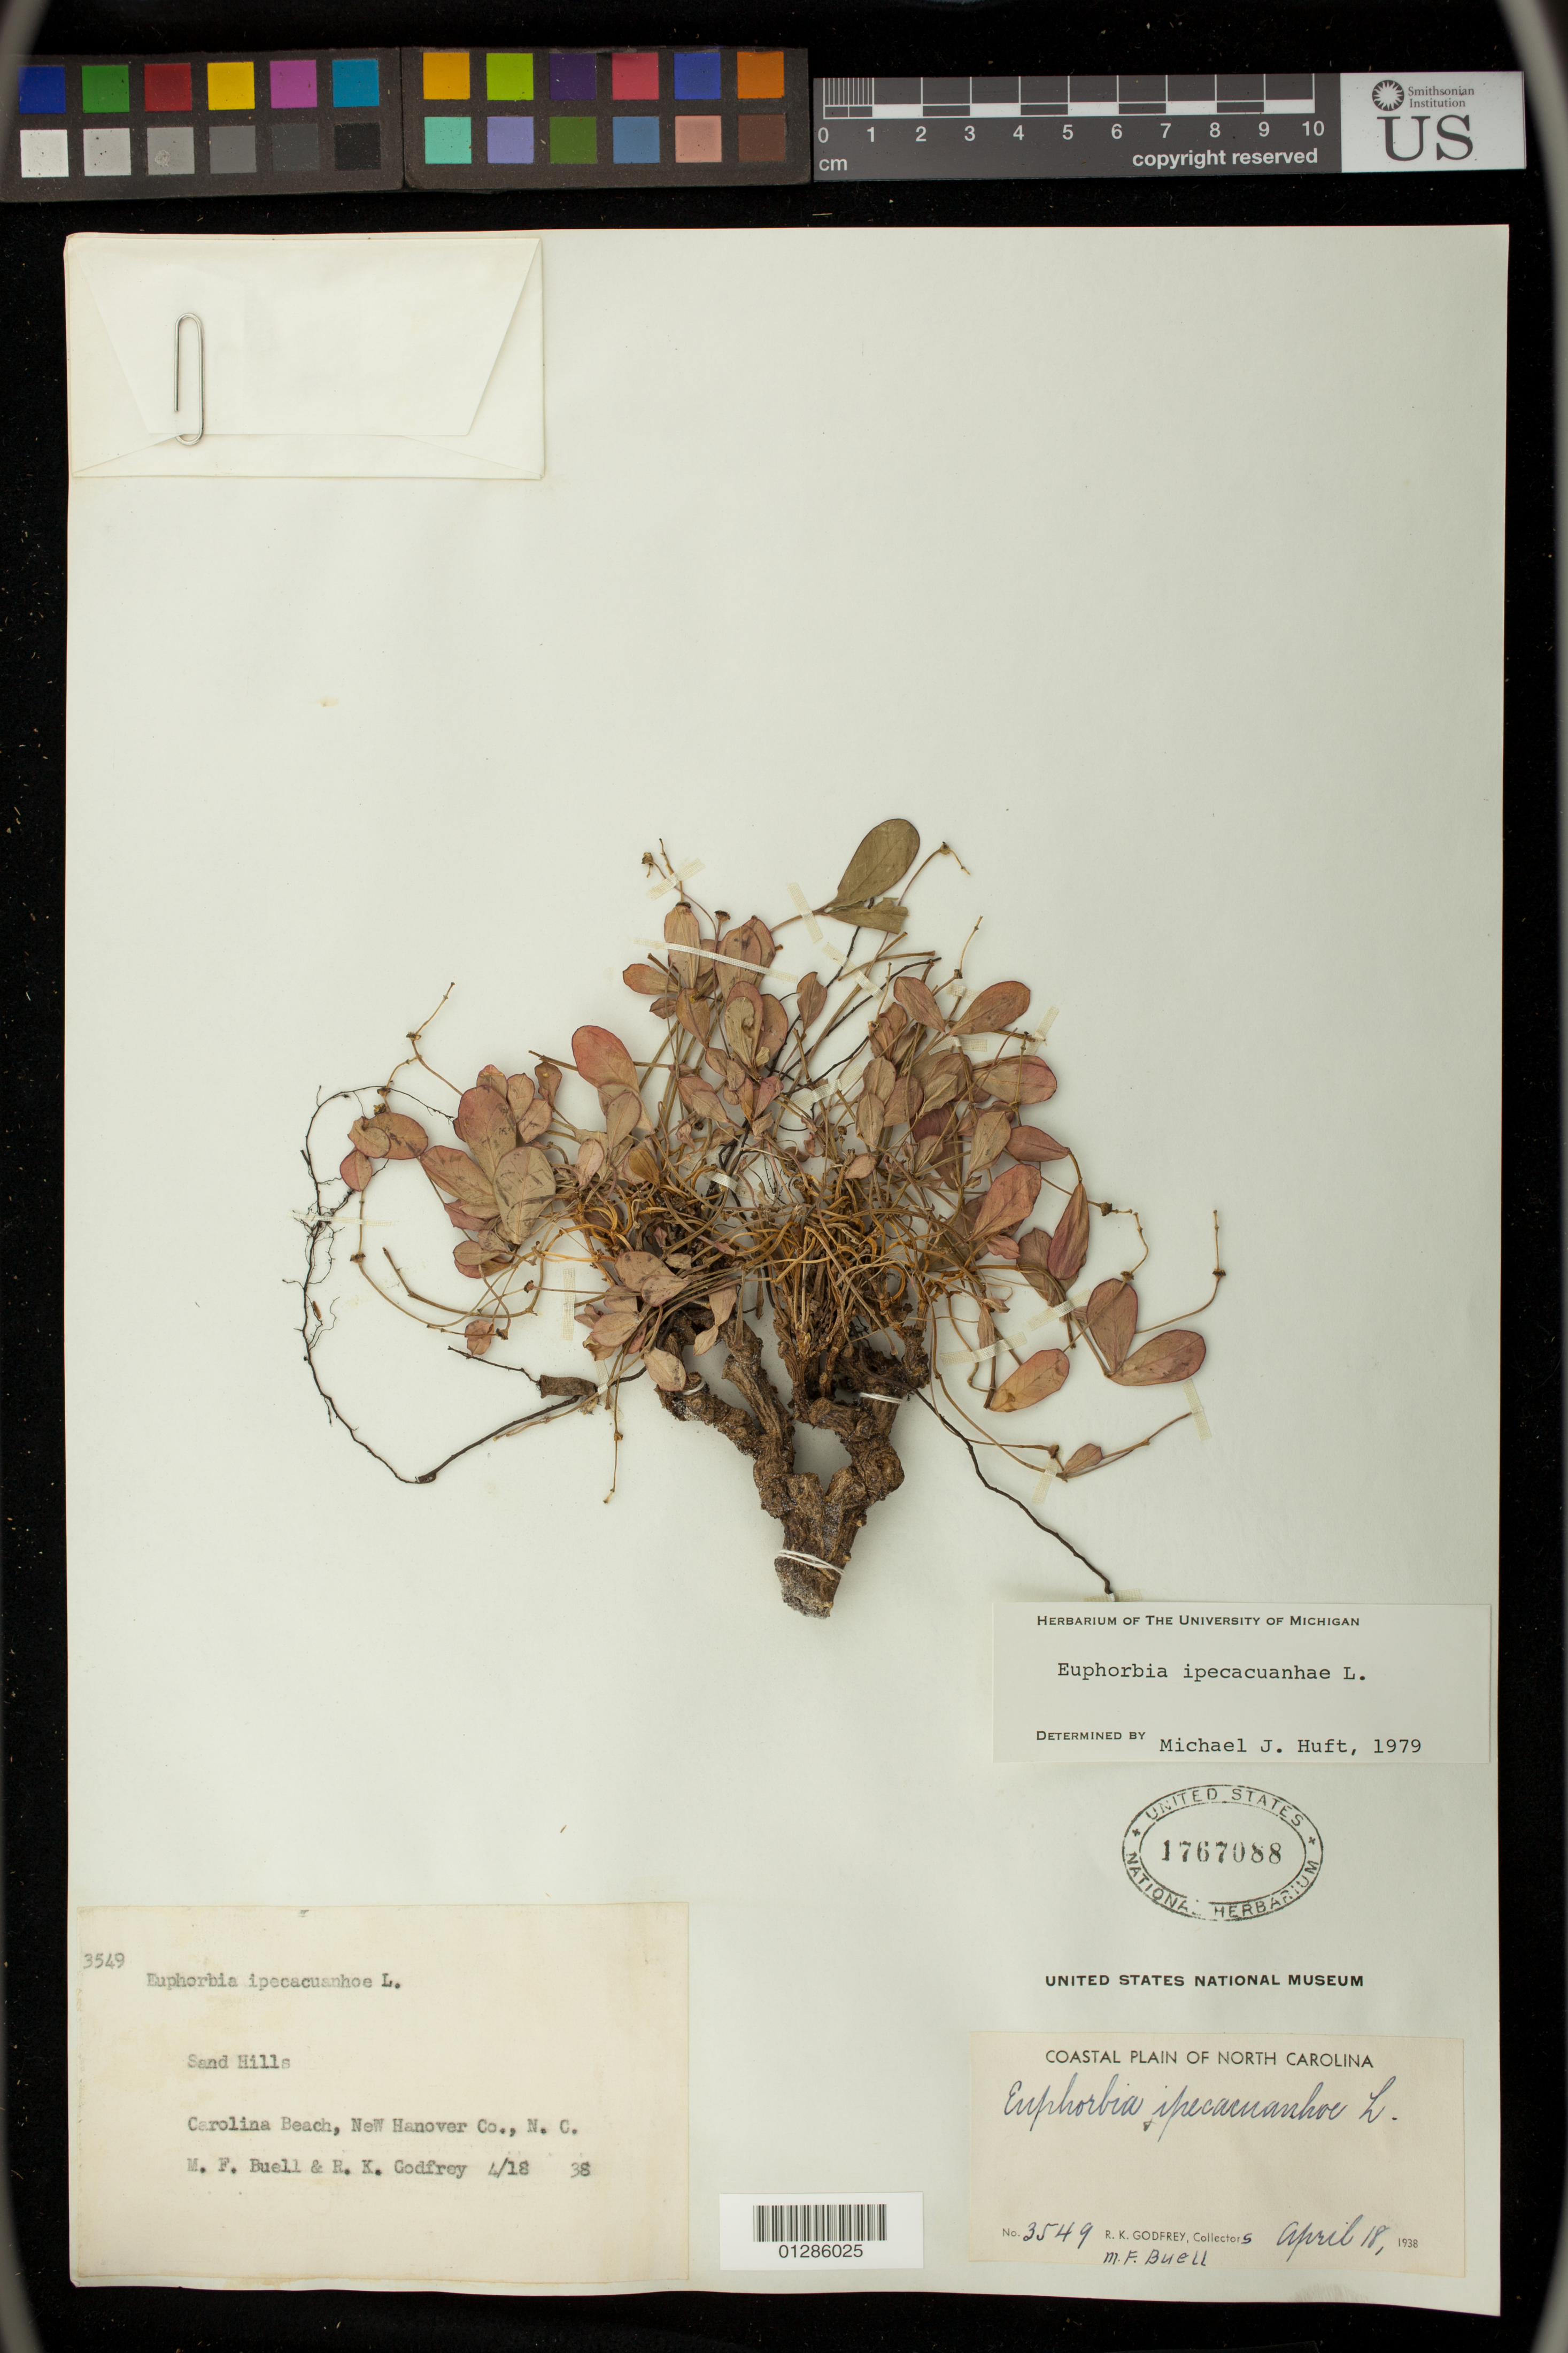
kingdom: Plantae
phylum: Tracheophyta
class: Magnoliopsida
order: Malpighiales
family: Euphorbiaceae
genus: Euphorbia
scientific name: Euphorbia ipecacuanhae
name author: L.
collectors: R. K. Godfrey & M. Buell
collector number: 3549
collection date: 1938-04-18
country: United States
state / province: North Carolina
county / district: New Hanover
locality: Carolina Beach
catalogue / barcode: US 1767088